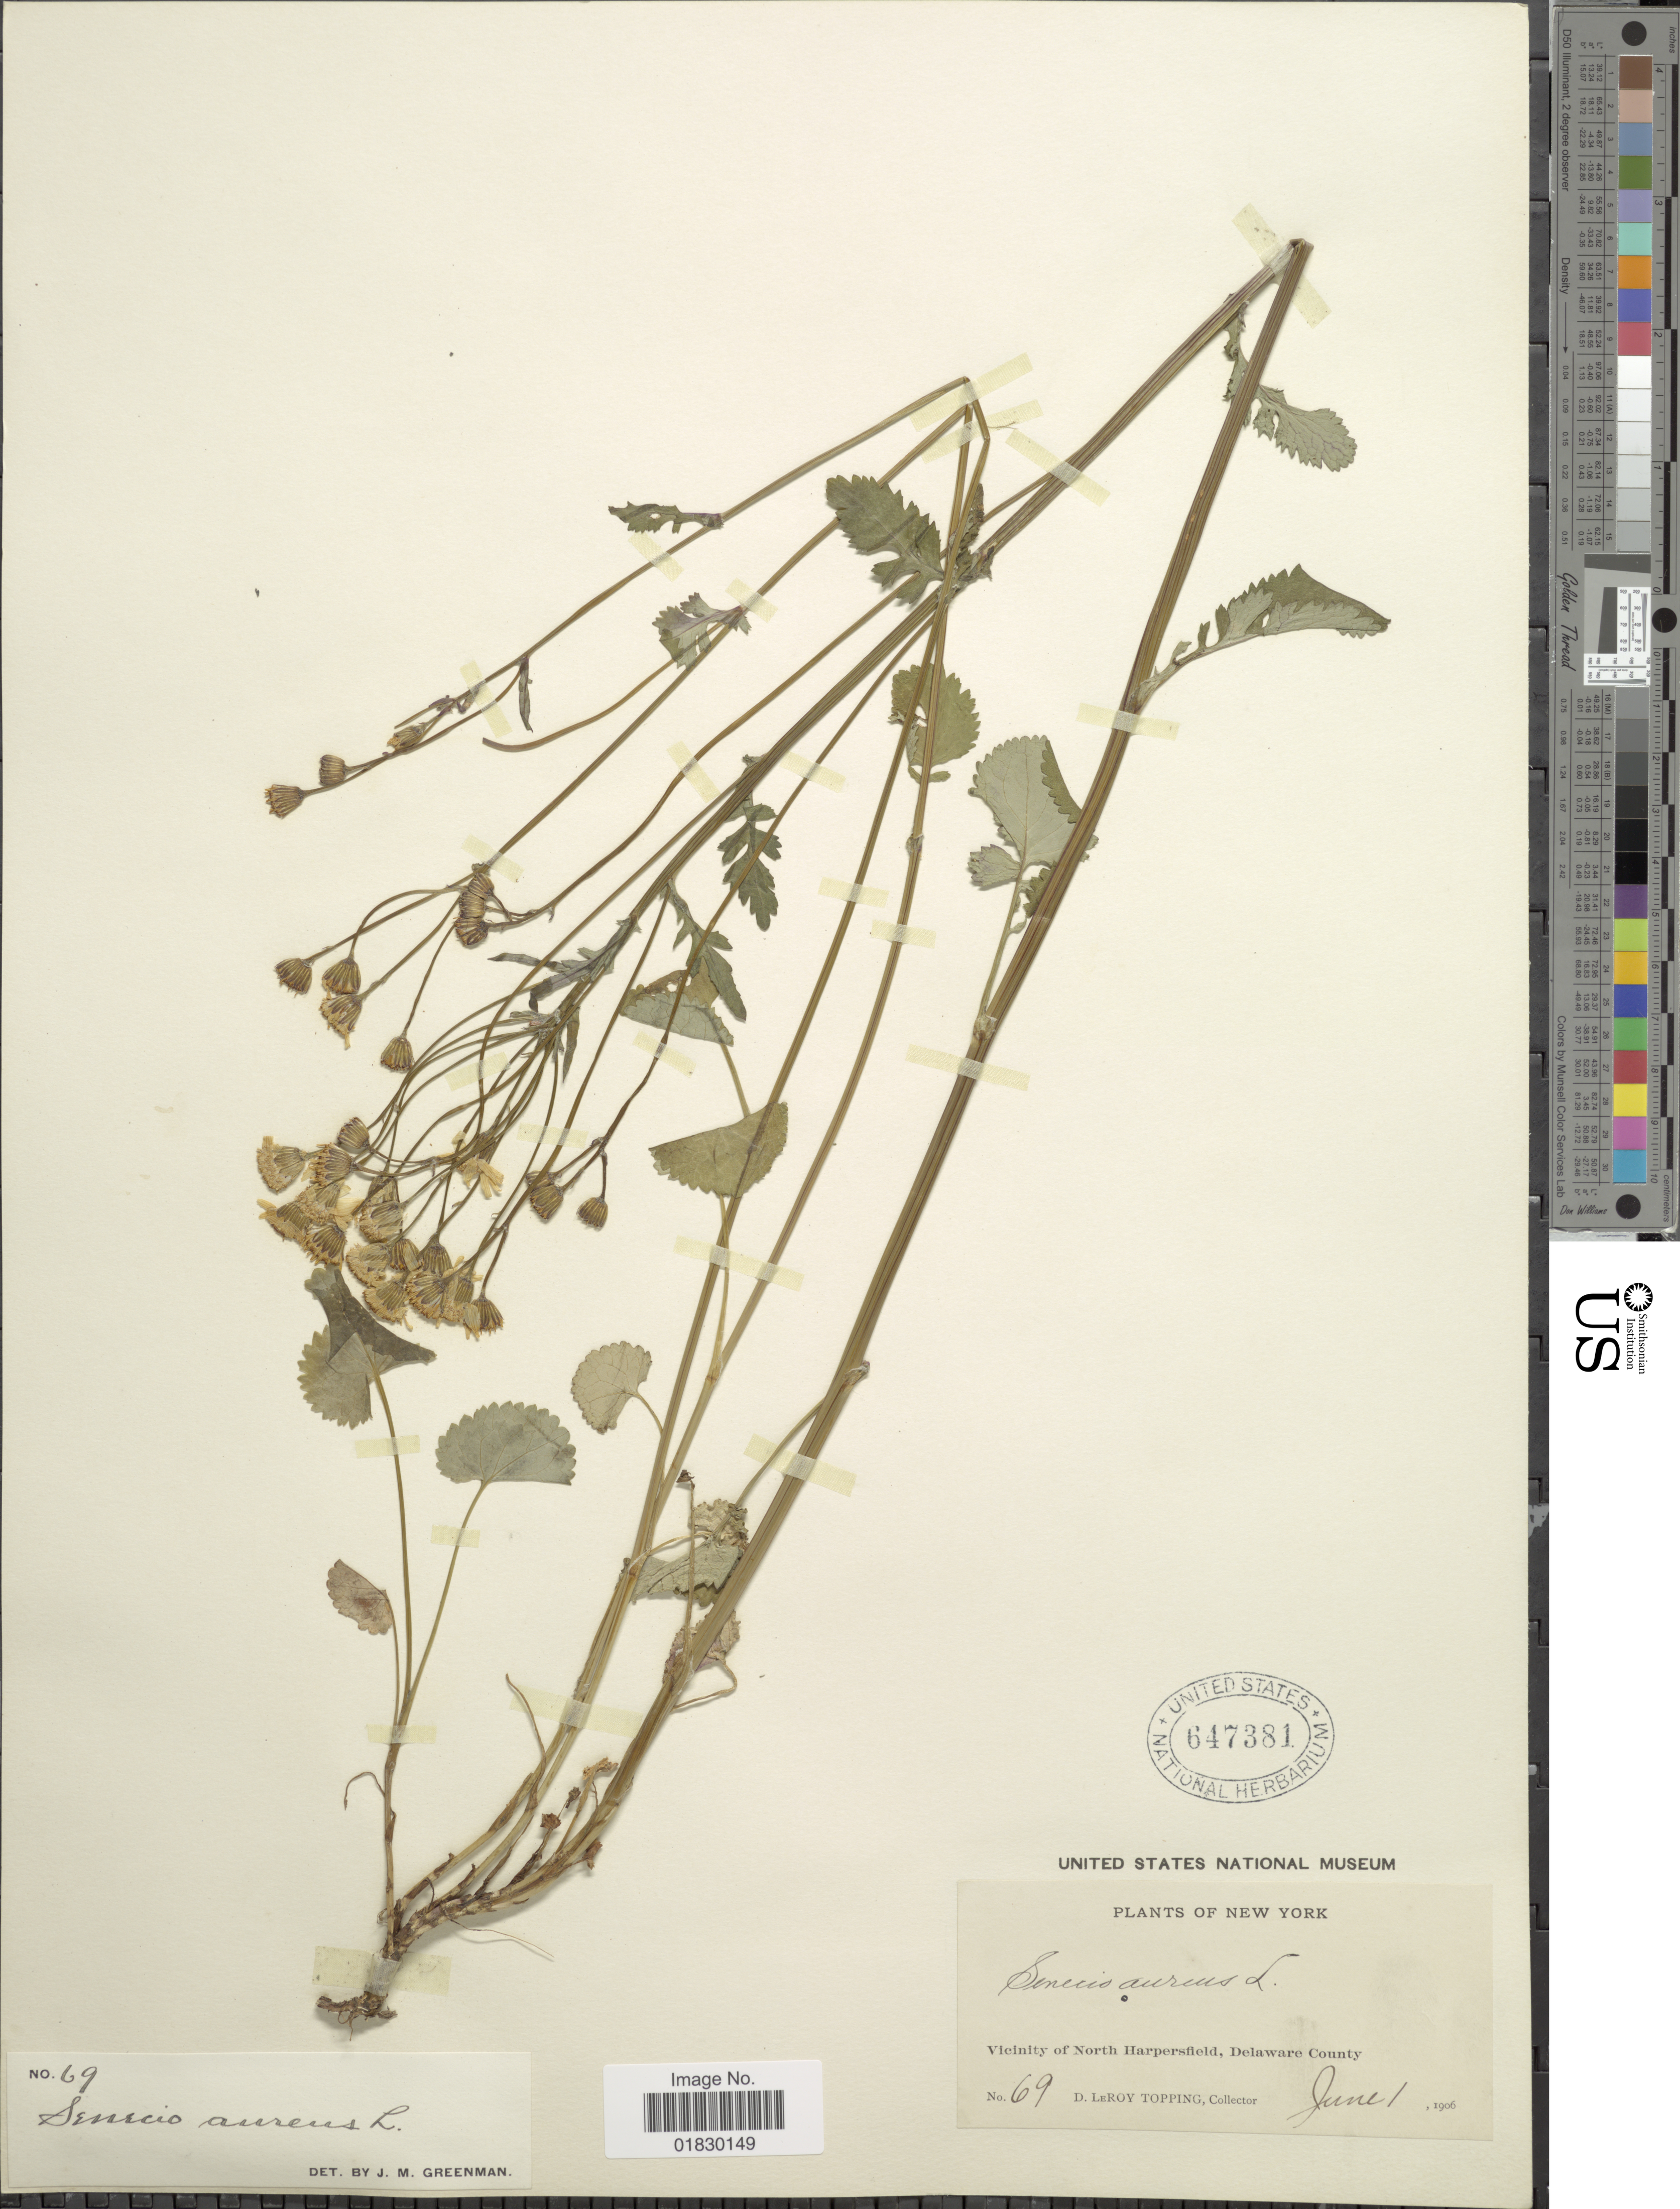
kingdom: Plantae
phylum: Tracheophyta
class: Magnoliopsida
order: Asterales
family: Asteraceae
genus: Packera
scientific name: Packera aurea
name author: (L.) Á. Löve & D. Löve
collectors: D. L. Topping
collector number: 69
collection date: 1906-06-01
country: United States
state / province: New York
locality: Vicinity of North Harpersfield, Delaware County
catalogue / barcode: US 647381